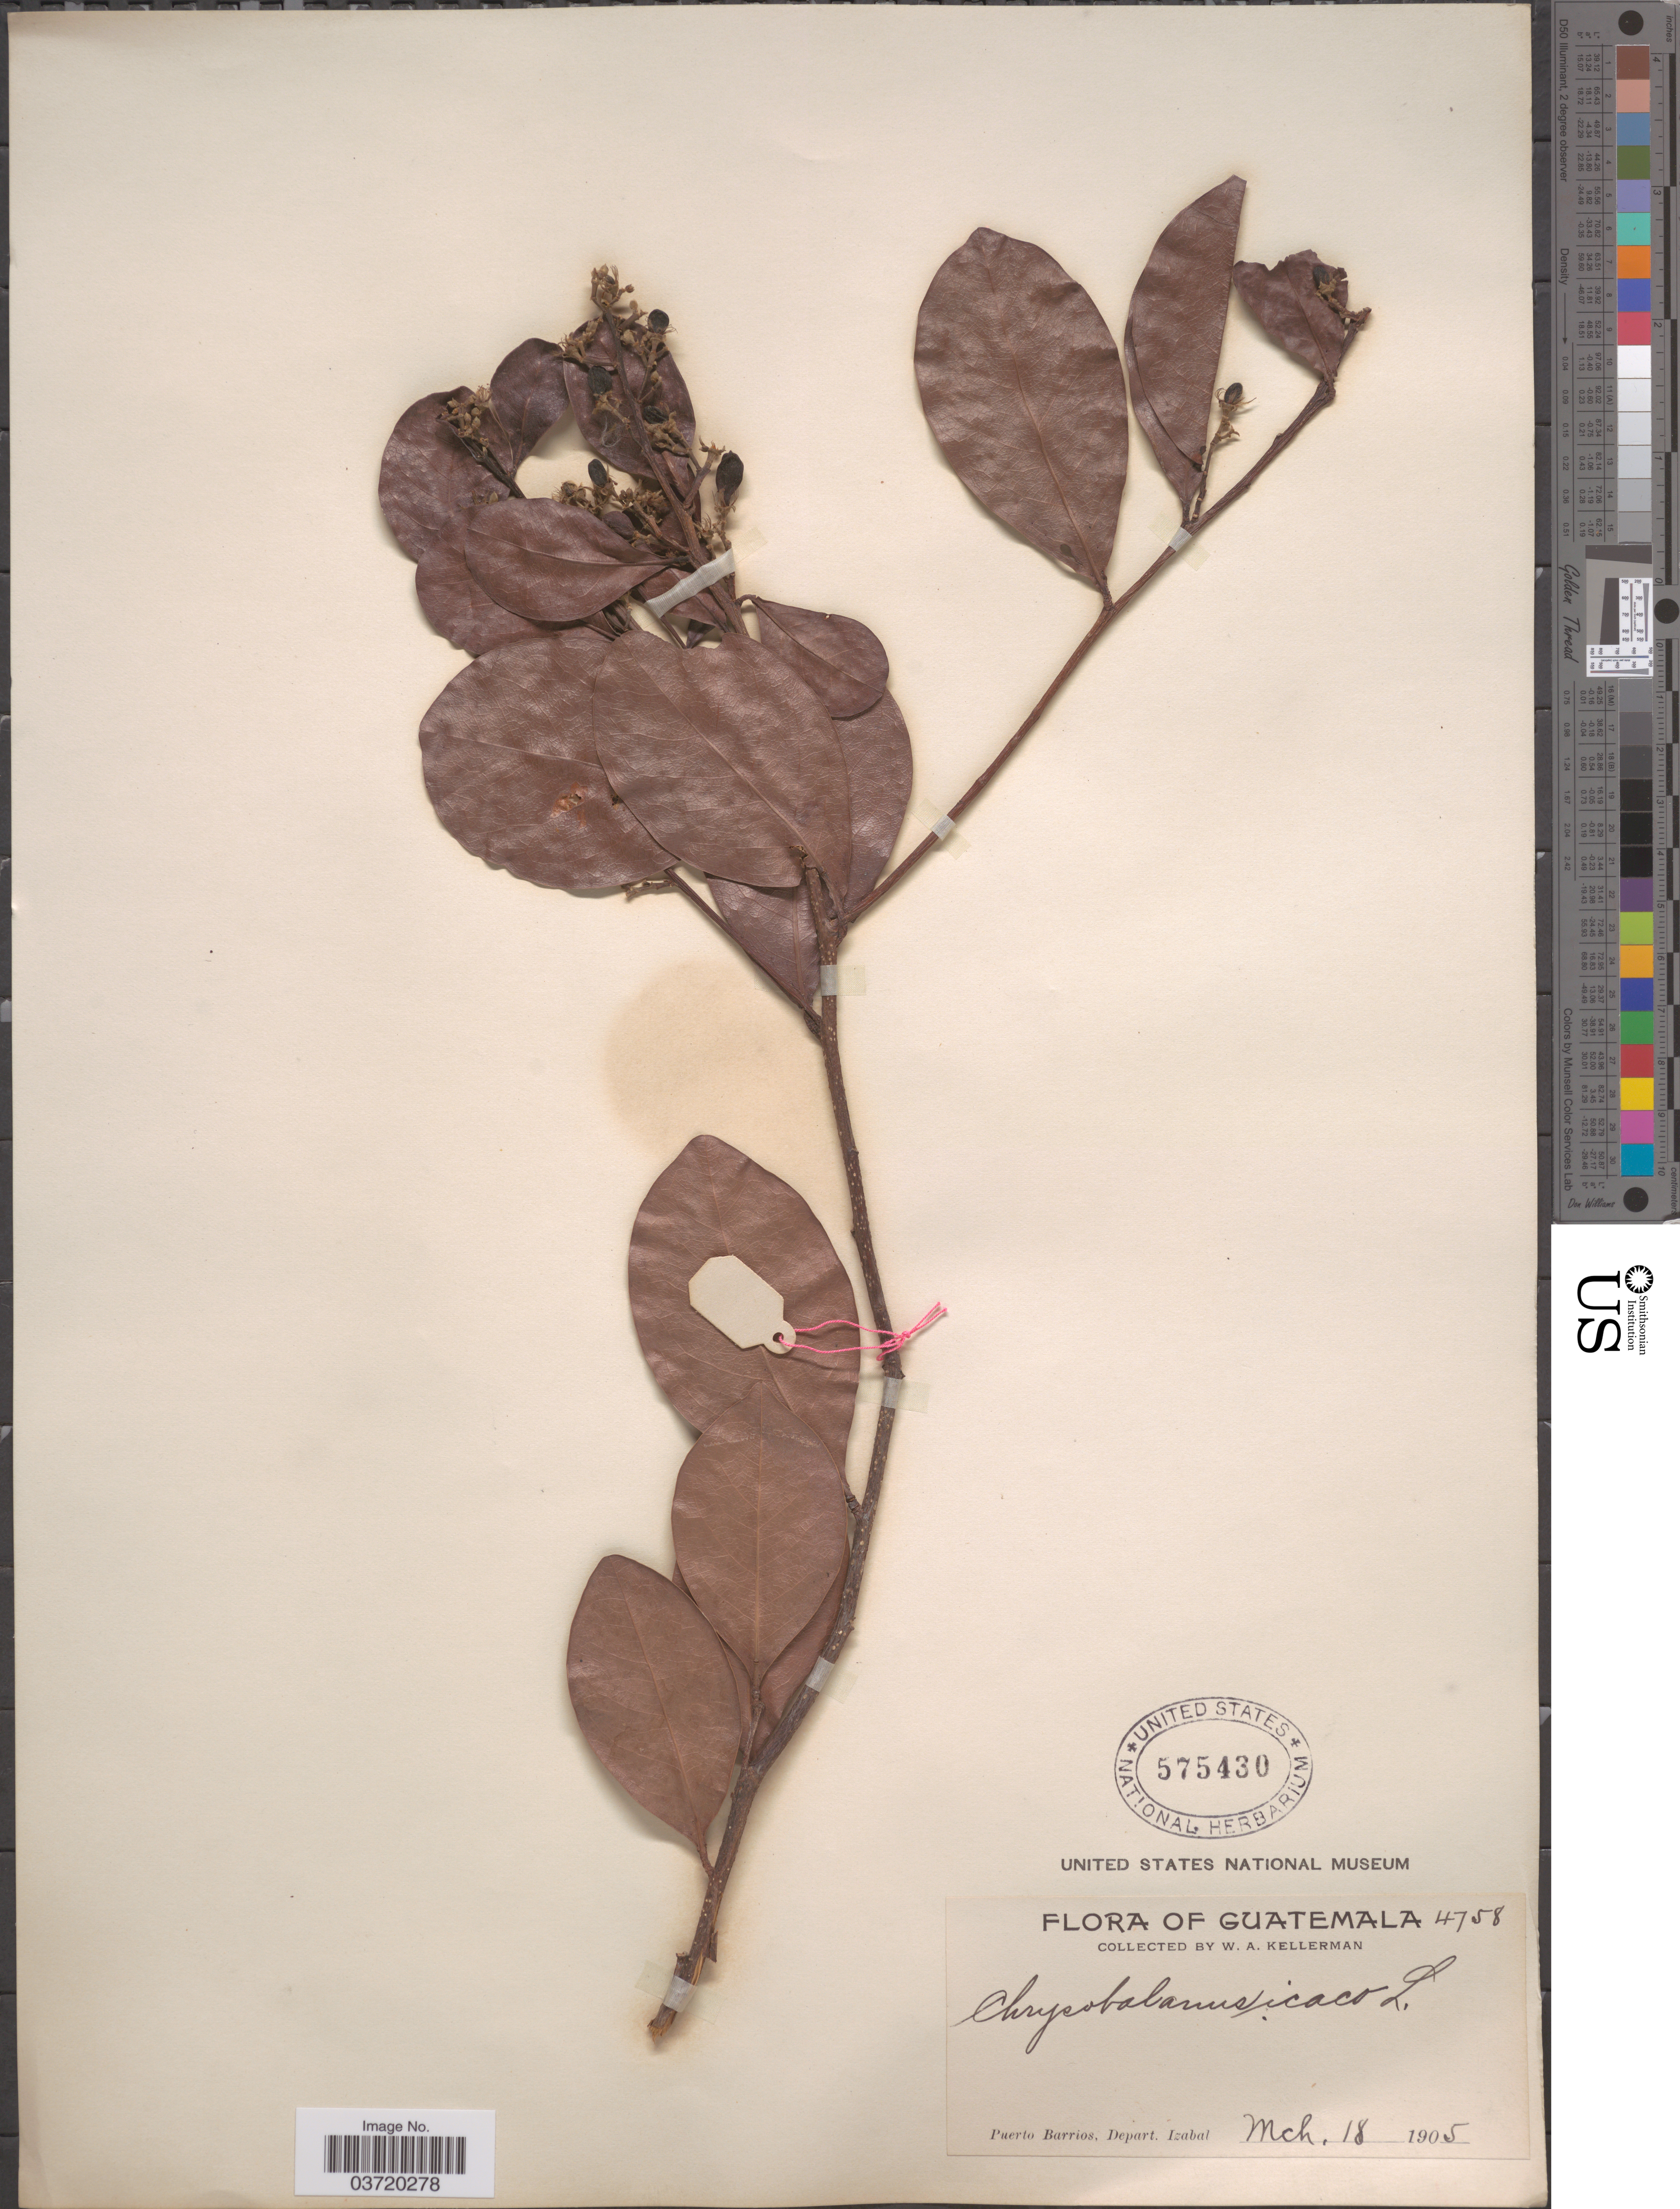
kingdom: Plantae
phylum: Tracheophyta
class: Magnoliopsida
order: Malpighiales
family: Chrysobalanaceae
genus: Chrysobalanus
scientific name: Chrysobalanus icaco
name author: L.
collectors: W. Kellerman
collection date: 1905-03-18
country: Guatemala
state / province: Izabal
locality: Puerto Barrios, Depart. Izabal.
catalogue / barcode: US 575430